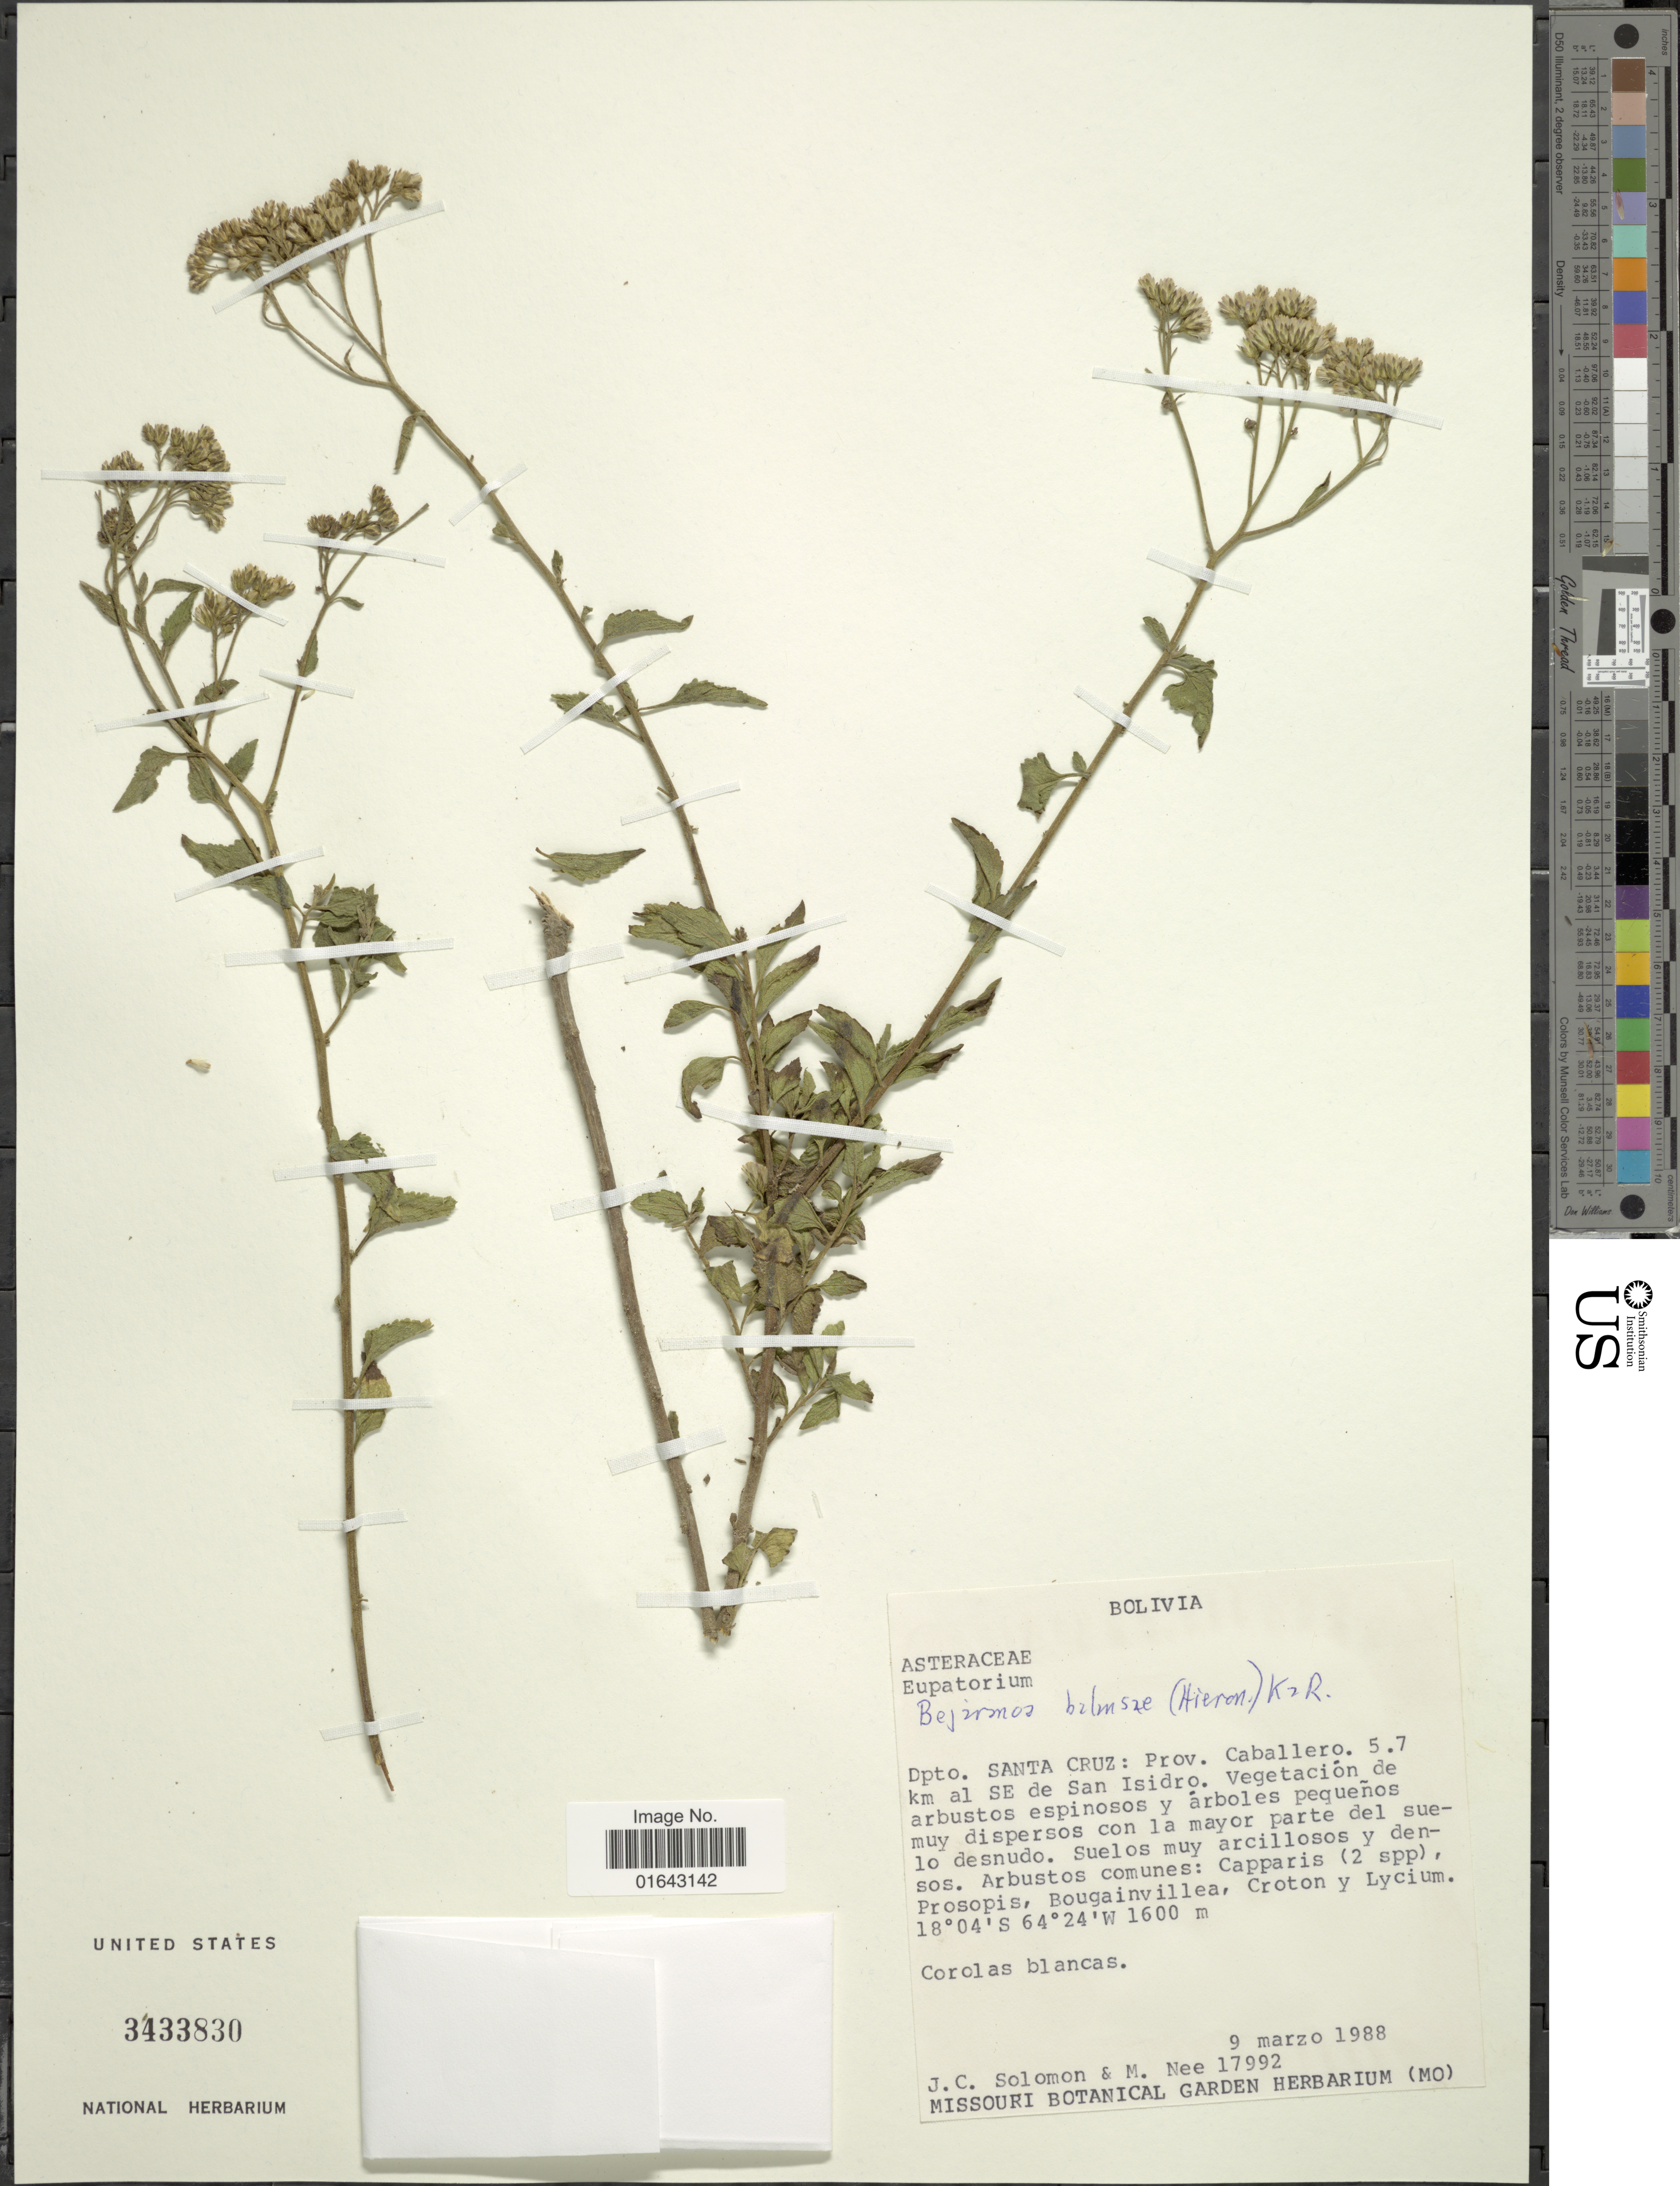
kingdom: Plantae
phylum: Tracheophyta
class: Magnoliopsida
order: Asterales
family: Asteraceae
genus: Bejaranoa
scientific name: Bejaranoa balansae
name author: (Hieron.) R.M. King & H. Rob.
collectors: J. C. Solomon & M. Nee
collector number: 17992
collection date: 1988-03-09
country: Bolivia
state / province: Santa Cruz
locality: Dpto. Santa Cruz: Prov. Caballero. 5.7 km al SE de San Isidro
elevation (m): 1600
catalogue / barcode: US 3433830